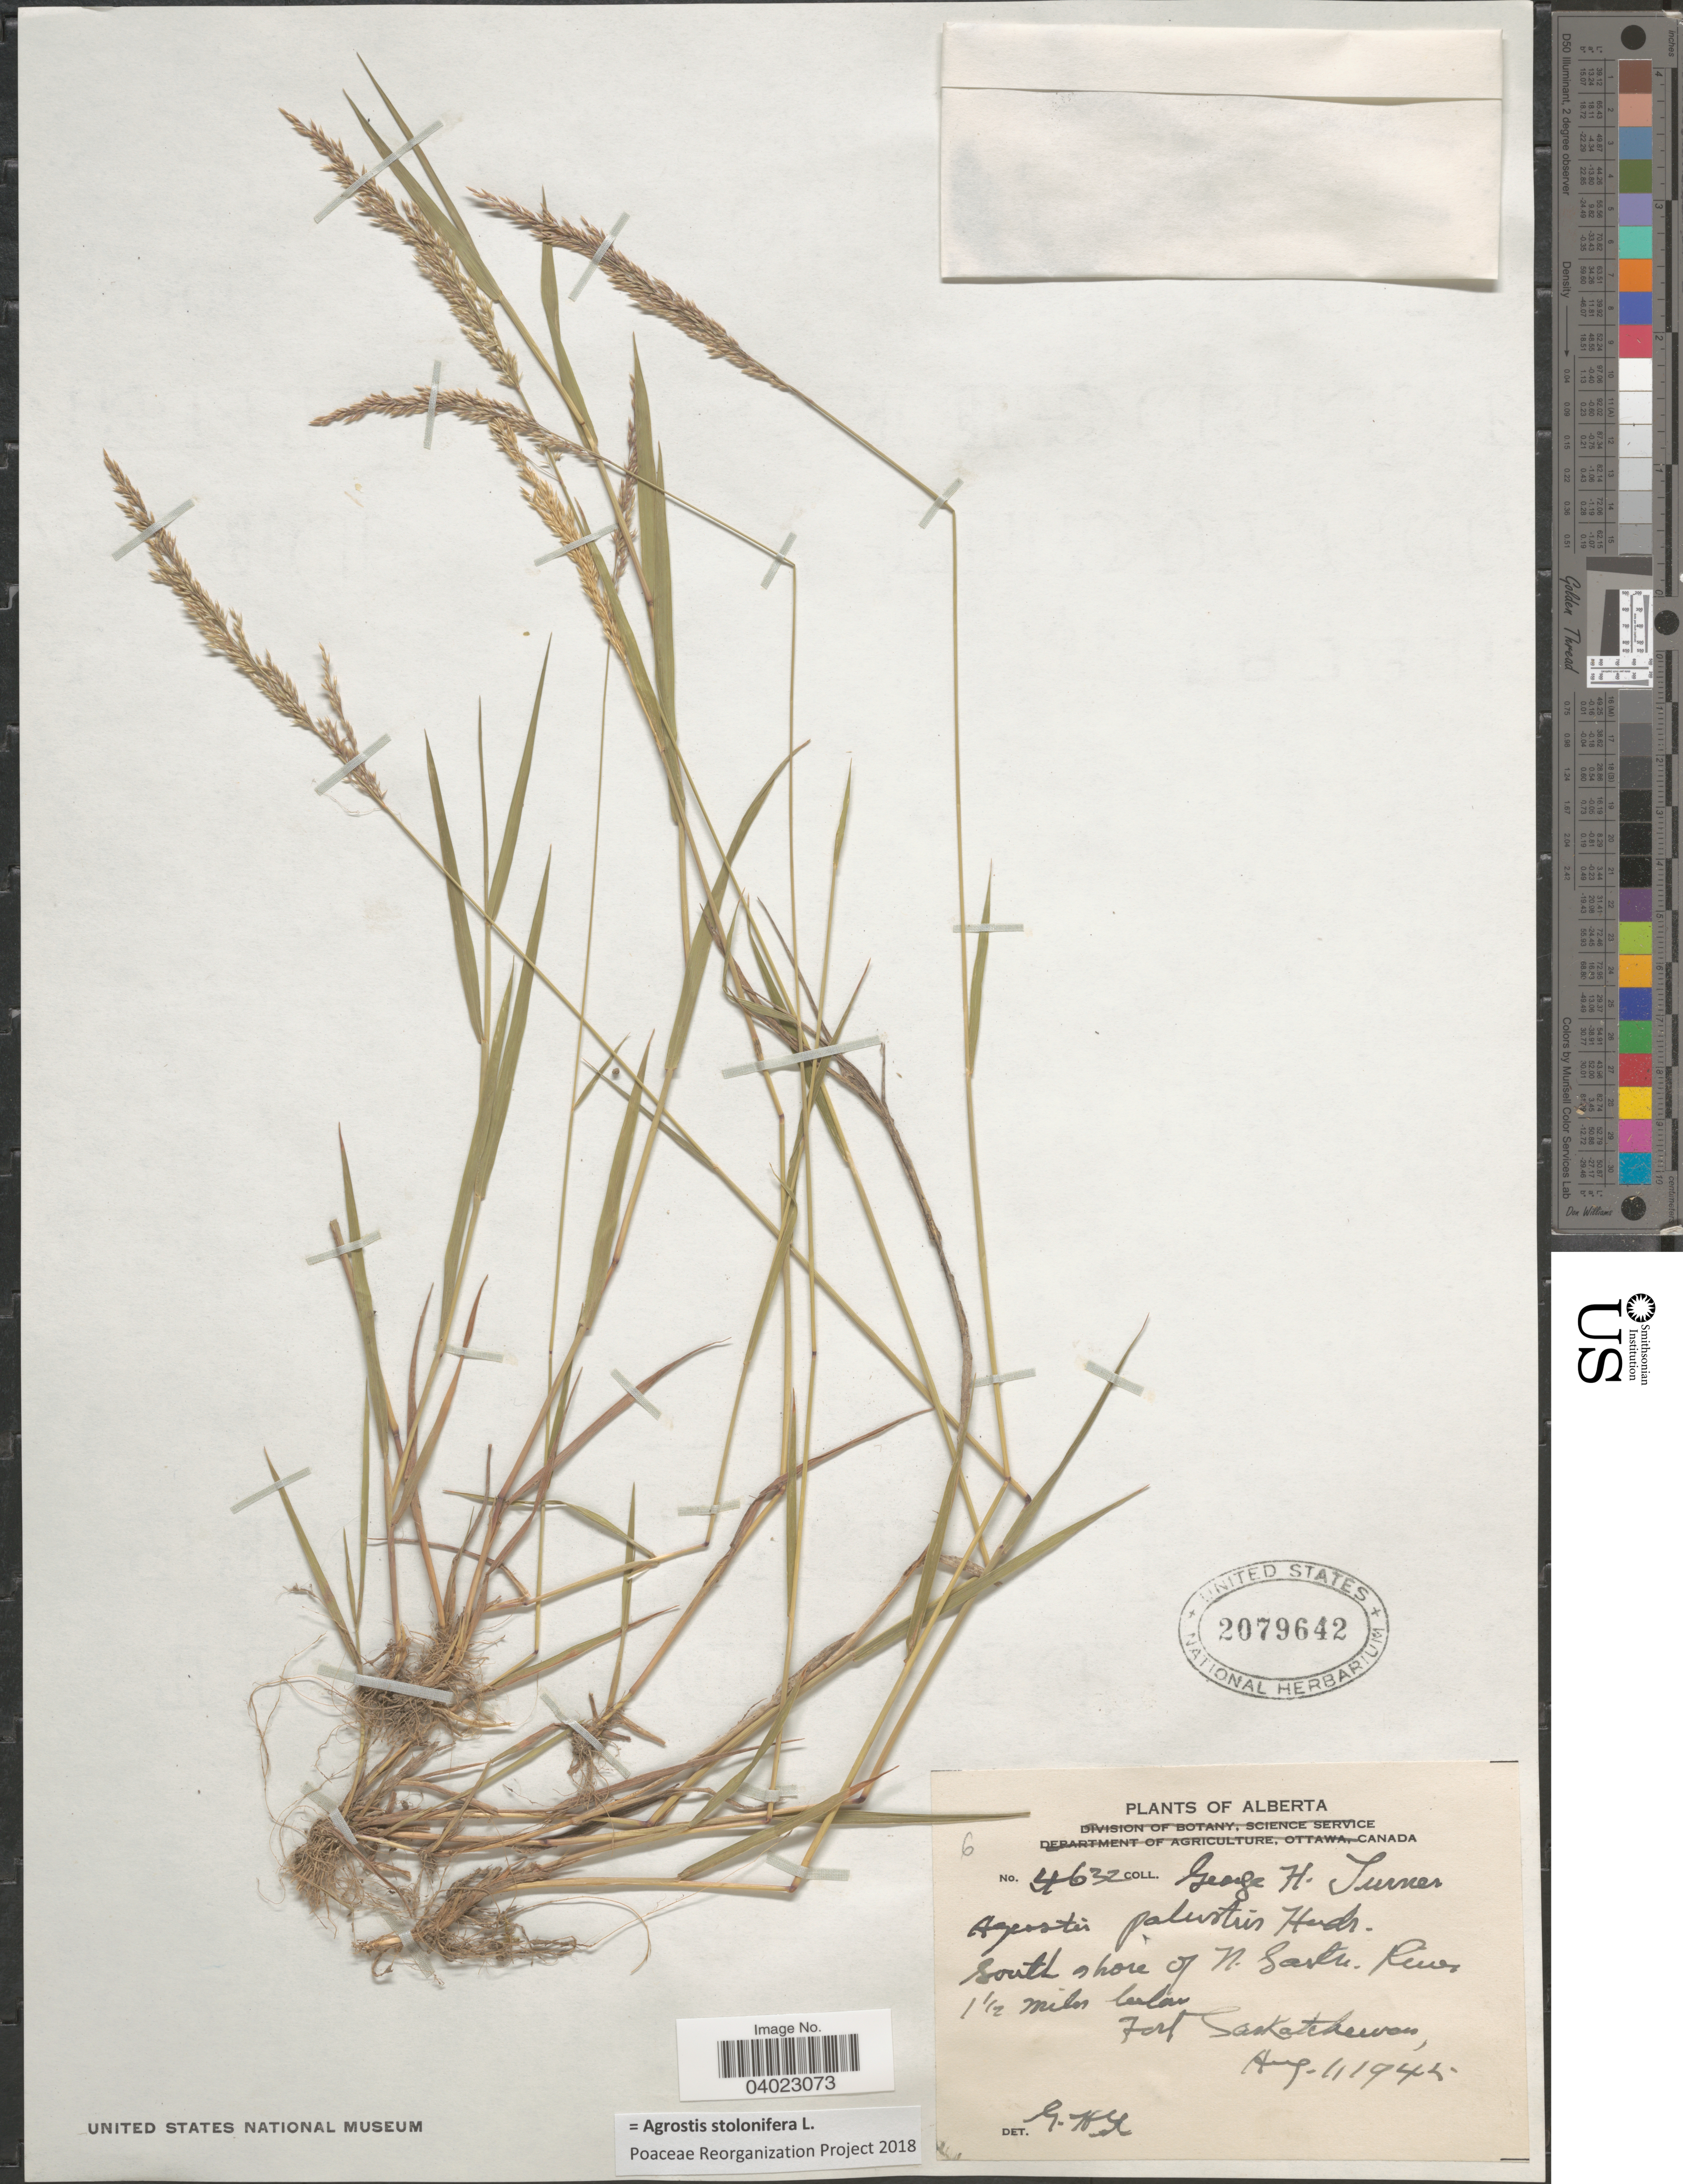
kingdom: Plantae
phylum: Tracheophyta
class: Liliopsida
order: Poales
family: Poaceae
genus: Agrostis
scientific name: Agrostis stolonifera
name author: L.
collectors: G. H. Turner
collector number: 4632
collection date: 1942-08-11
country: Canada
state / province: Alberta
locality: South shore of N. Sask. River 1½ miles below Fort Saskatchewan.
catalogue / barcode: US 2079642